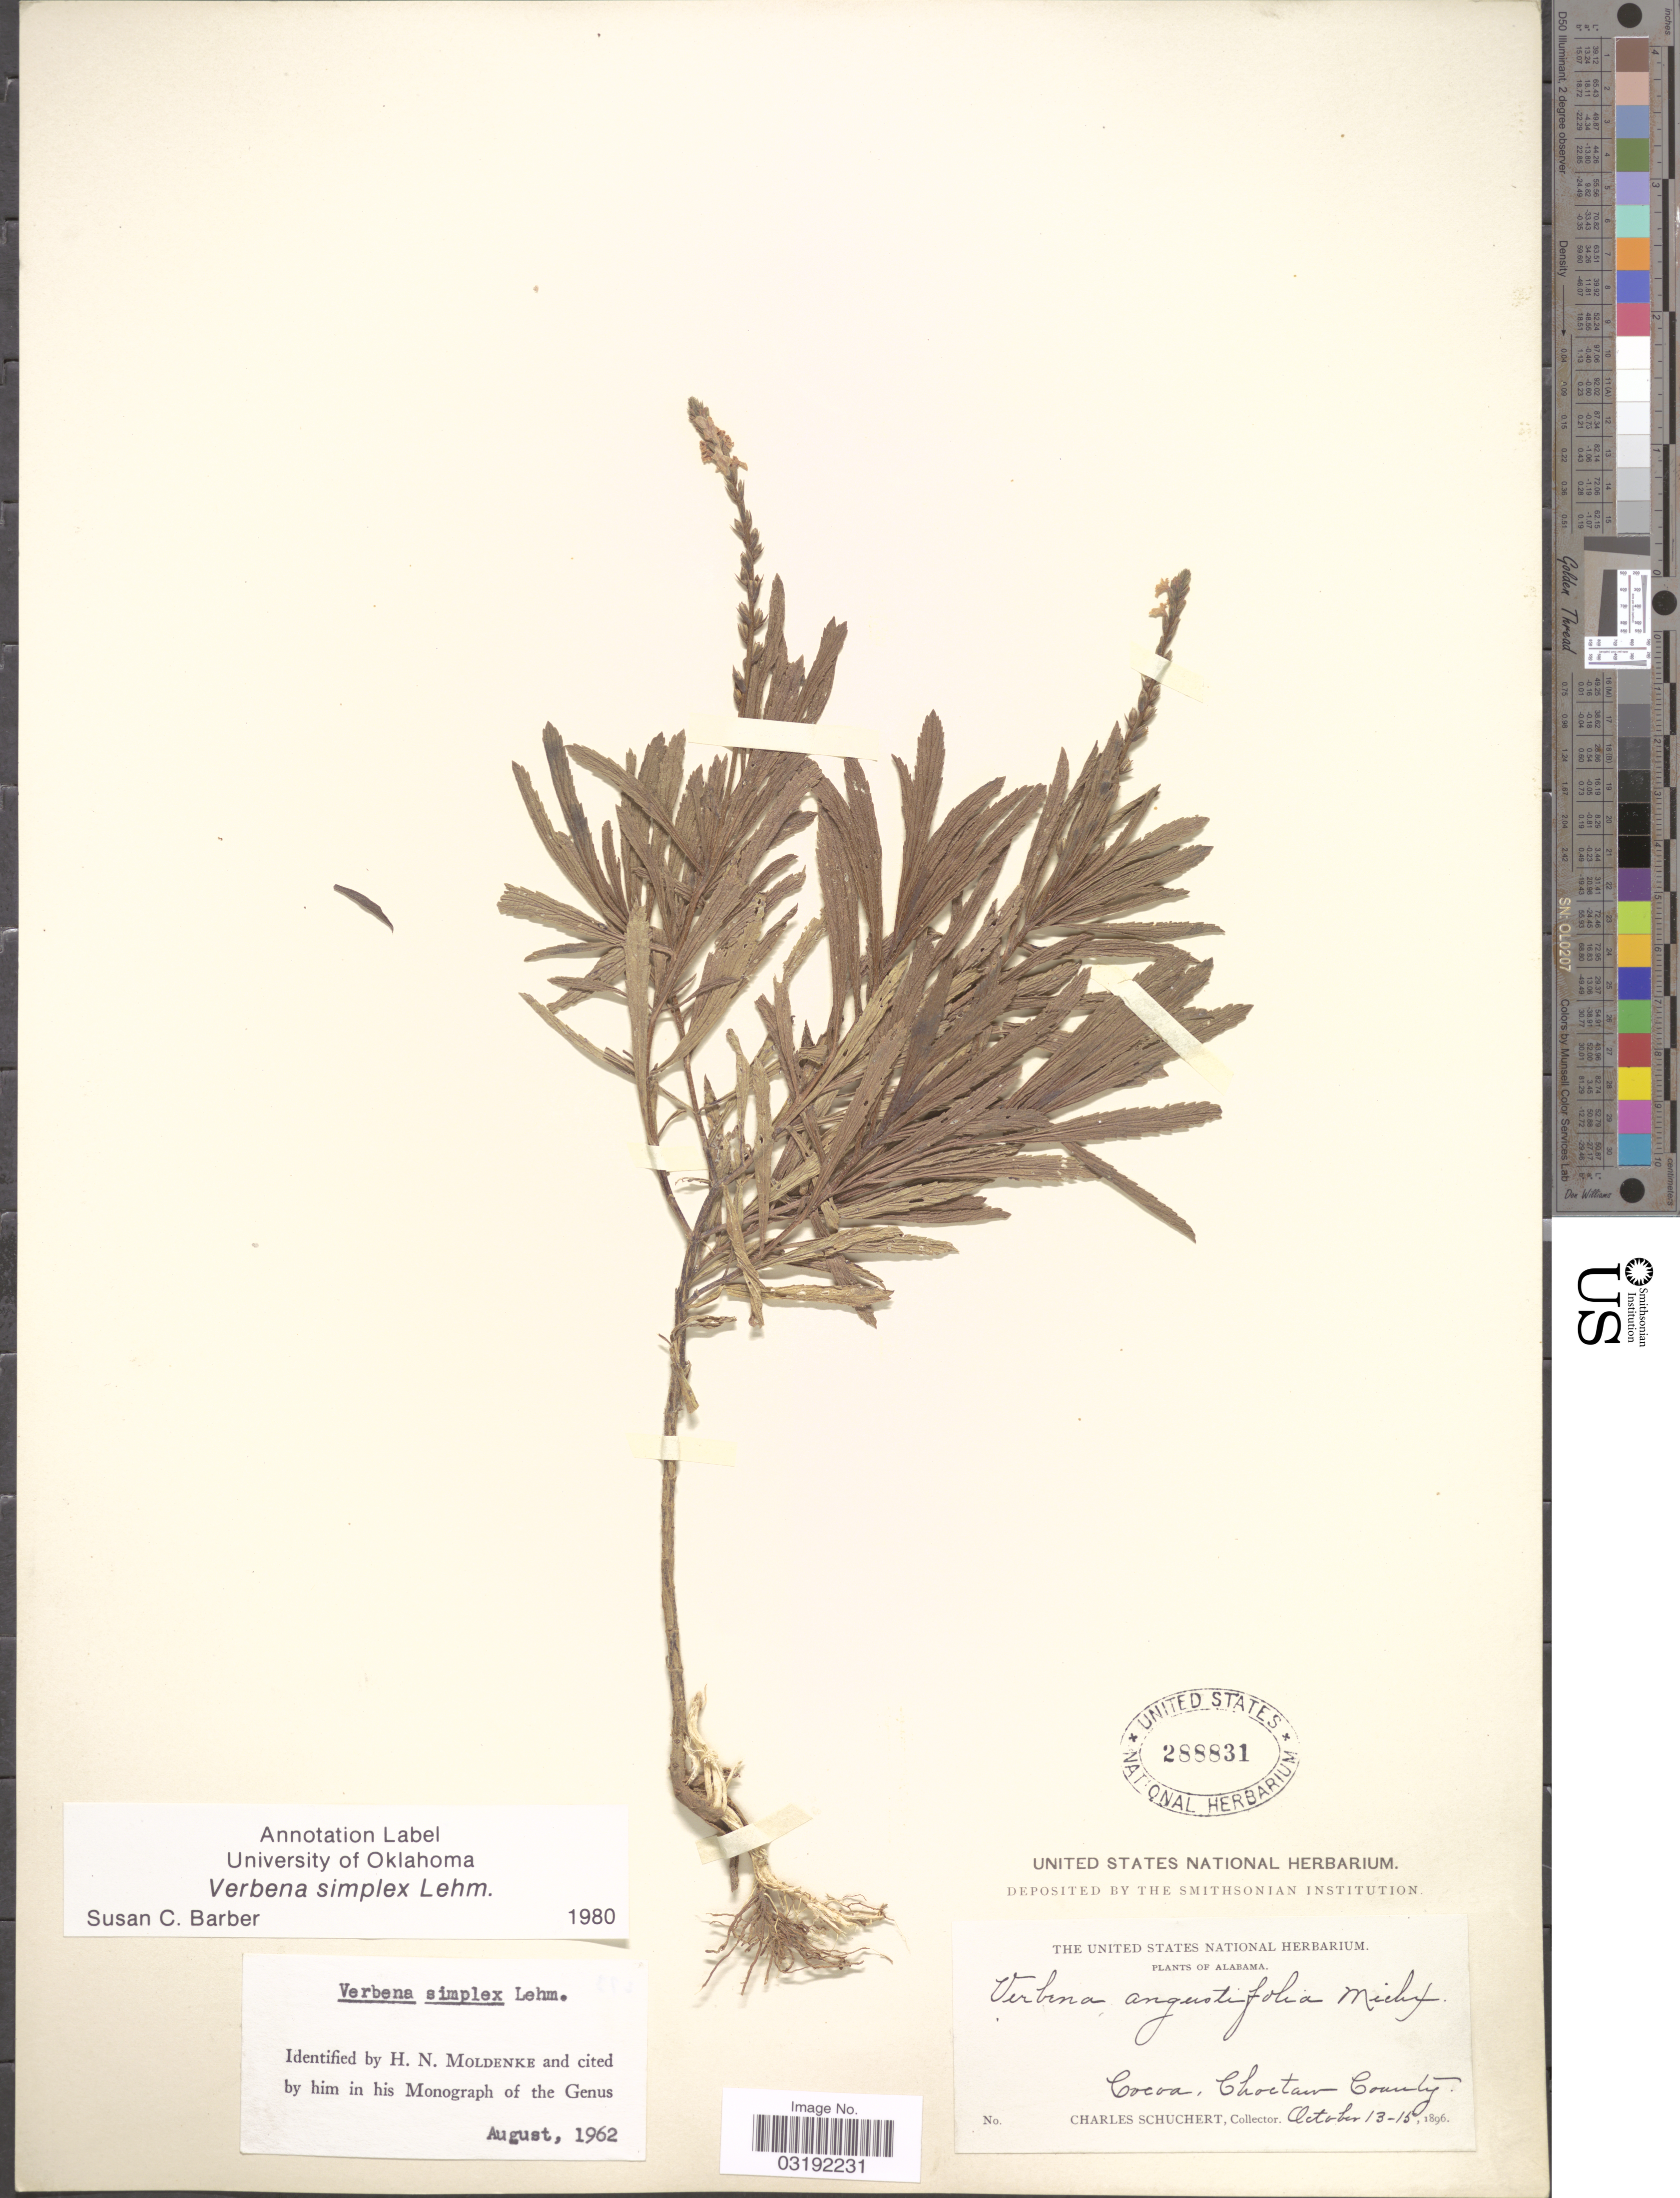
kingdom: Plantae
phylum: Tracheophyta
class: Magnoliopsida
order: Lamiales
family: Verbenaceae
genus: Verbena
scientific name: Verbena simplex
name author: F. Lehm.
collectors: C. Schuchert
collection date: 1896-10-13/1896-10-15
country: United States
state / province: Alabama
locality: Cocoa, Choctaw County.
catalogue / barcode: US 288831